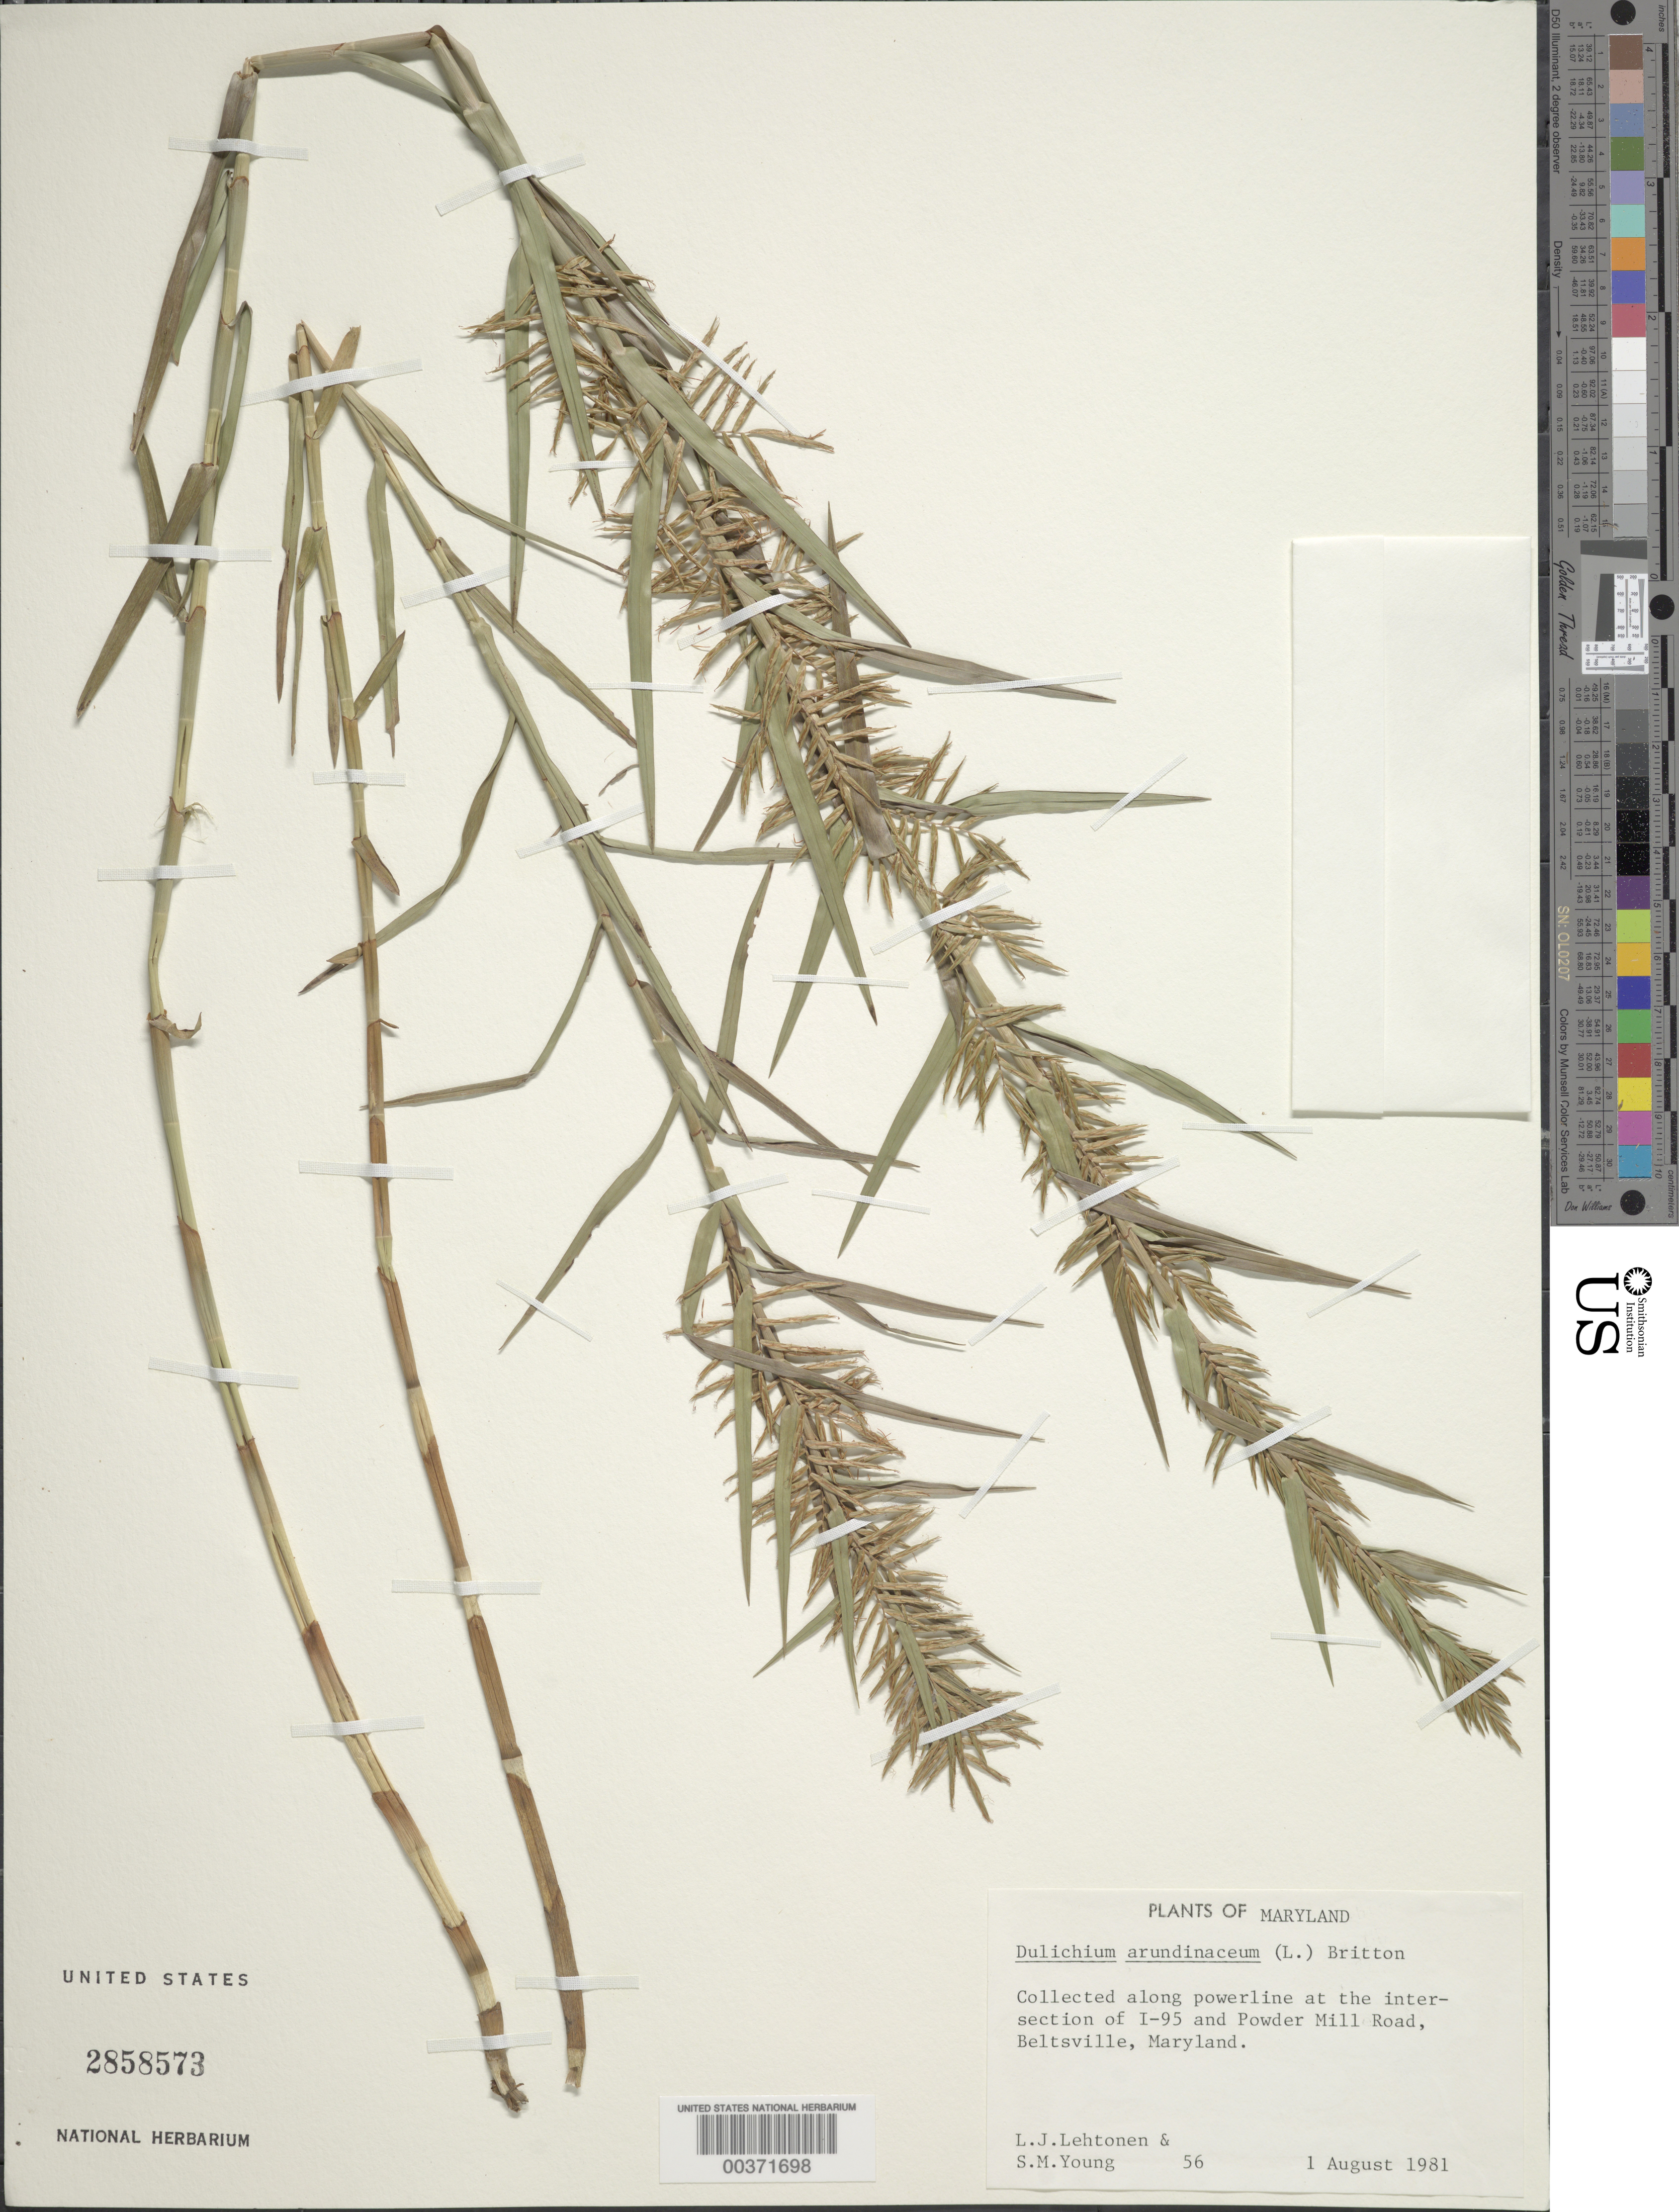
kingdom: Plantae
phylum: Tracheophyta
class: Liliopsida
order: Poales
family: Cyperaceae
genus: Dulichium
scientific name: Dulichium arundinaceum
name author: (L.) Britton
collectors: L. Lehtonen & S. Young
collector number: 56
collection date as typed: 01 Aug 1981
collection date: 1981-08-01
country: United States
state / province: Maryland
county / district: Prince George's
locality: intersection of I-95 and Powder Mill Road, Beltsville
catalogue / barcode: US 2858573